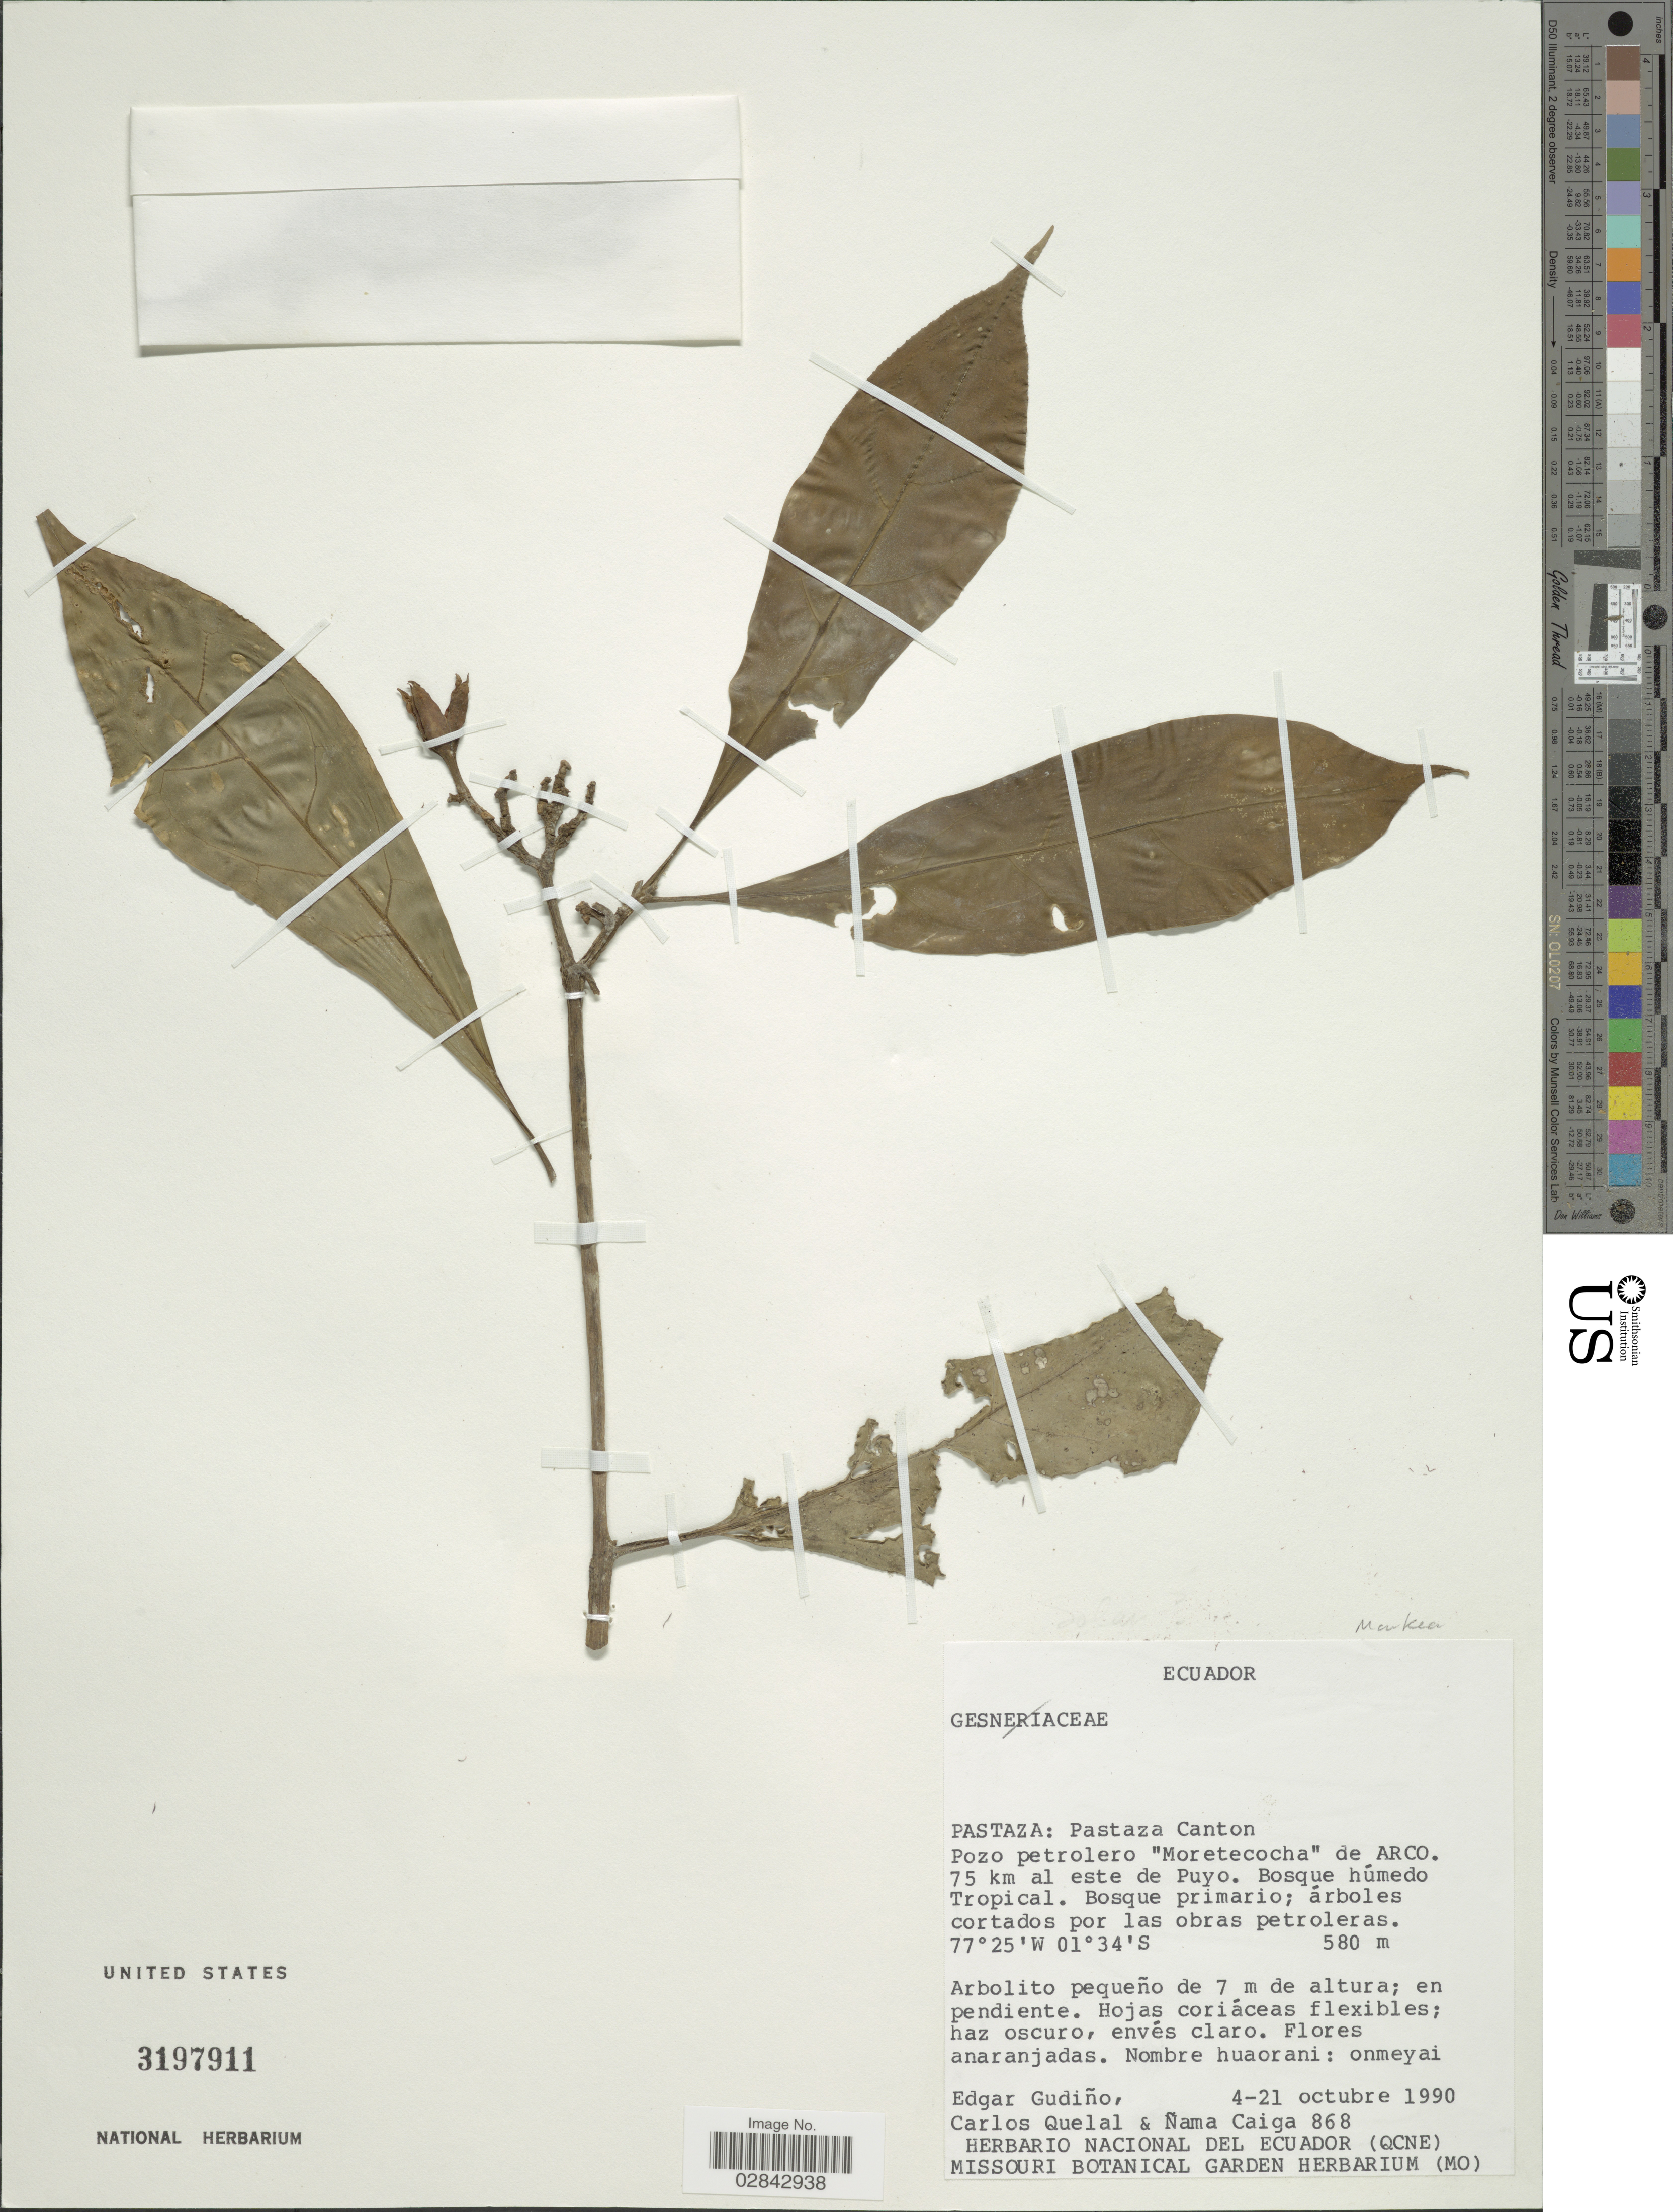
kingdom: Plantae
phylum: Tracheophyta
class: Magnoliopsida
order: Solanales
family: Solanaceae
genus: Markea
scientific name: Markea sp.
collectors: E. Gudiño, C. Quelal & Ñ. Caiga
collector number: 868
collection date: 1990-10-04/1990-10-21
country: Ecuador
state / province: Pastaza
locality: Pastaza Canton. Pozo petrolero "Moretecocha" de Arco. 75 km al este de Puyo.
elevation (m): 580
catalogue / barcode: US 3197911